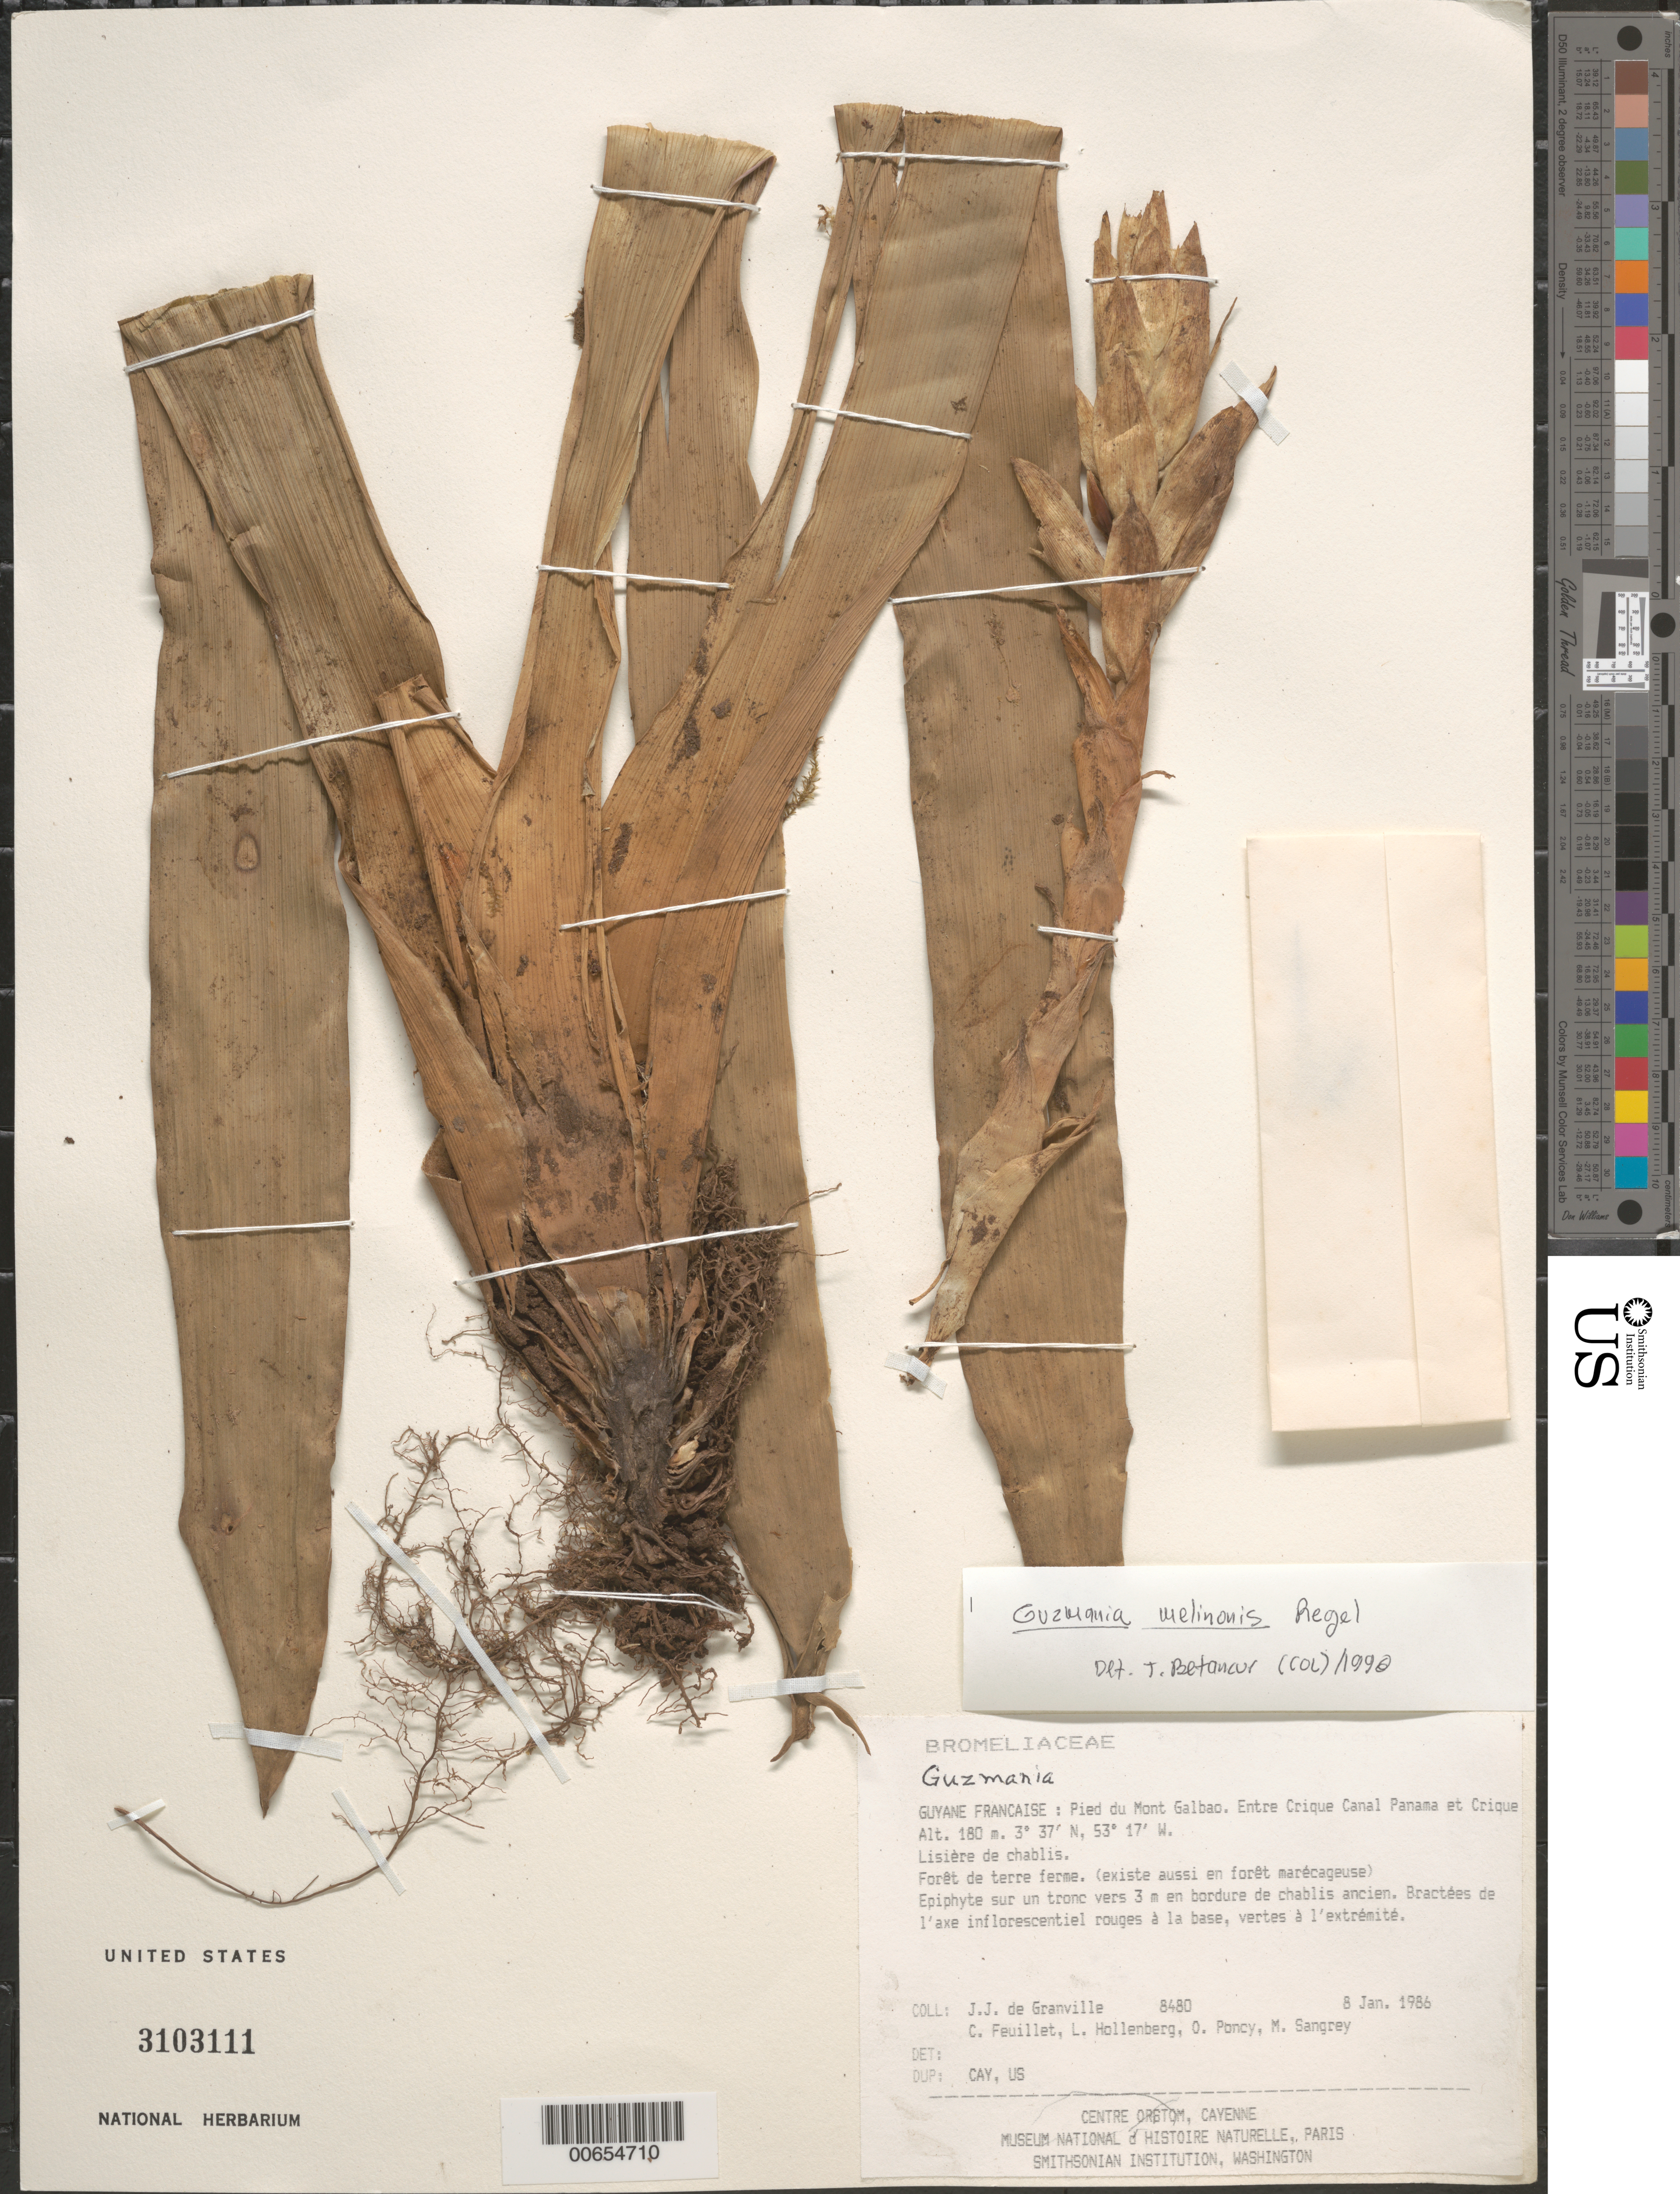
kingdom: Plantae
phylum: Tracheophyta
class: Liliopsida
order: Poales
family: Bromeliaceae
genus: Guzmania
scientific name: Guzmania melinonis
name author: Regel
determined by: Betancur, T.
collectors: J.-J. de Granville, C. Feuillet, L. Hollenberg, O. Poncy & M. S. Sangrey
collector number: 8480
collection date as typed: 8-Jan-86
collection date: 1986-01-08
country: French Guiana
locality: Pied du Mont Galbao. Entre Crique Canal Panama et Crique Mana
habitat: Lisière de chablis; forêt de terre ferme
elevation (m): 180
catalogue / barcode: US 3103111